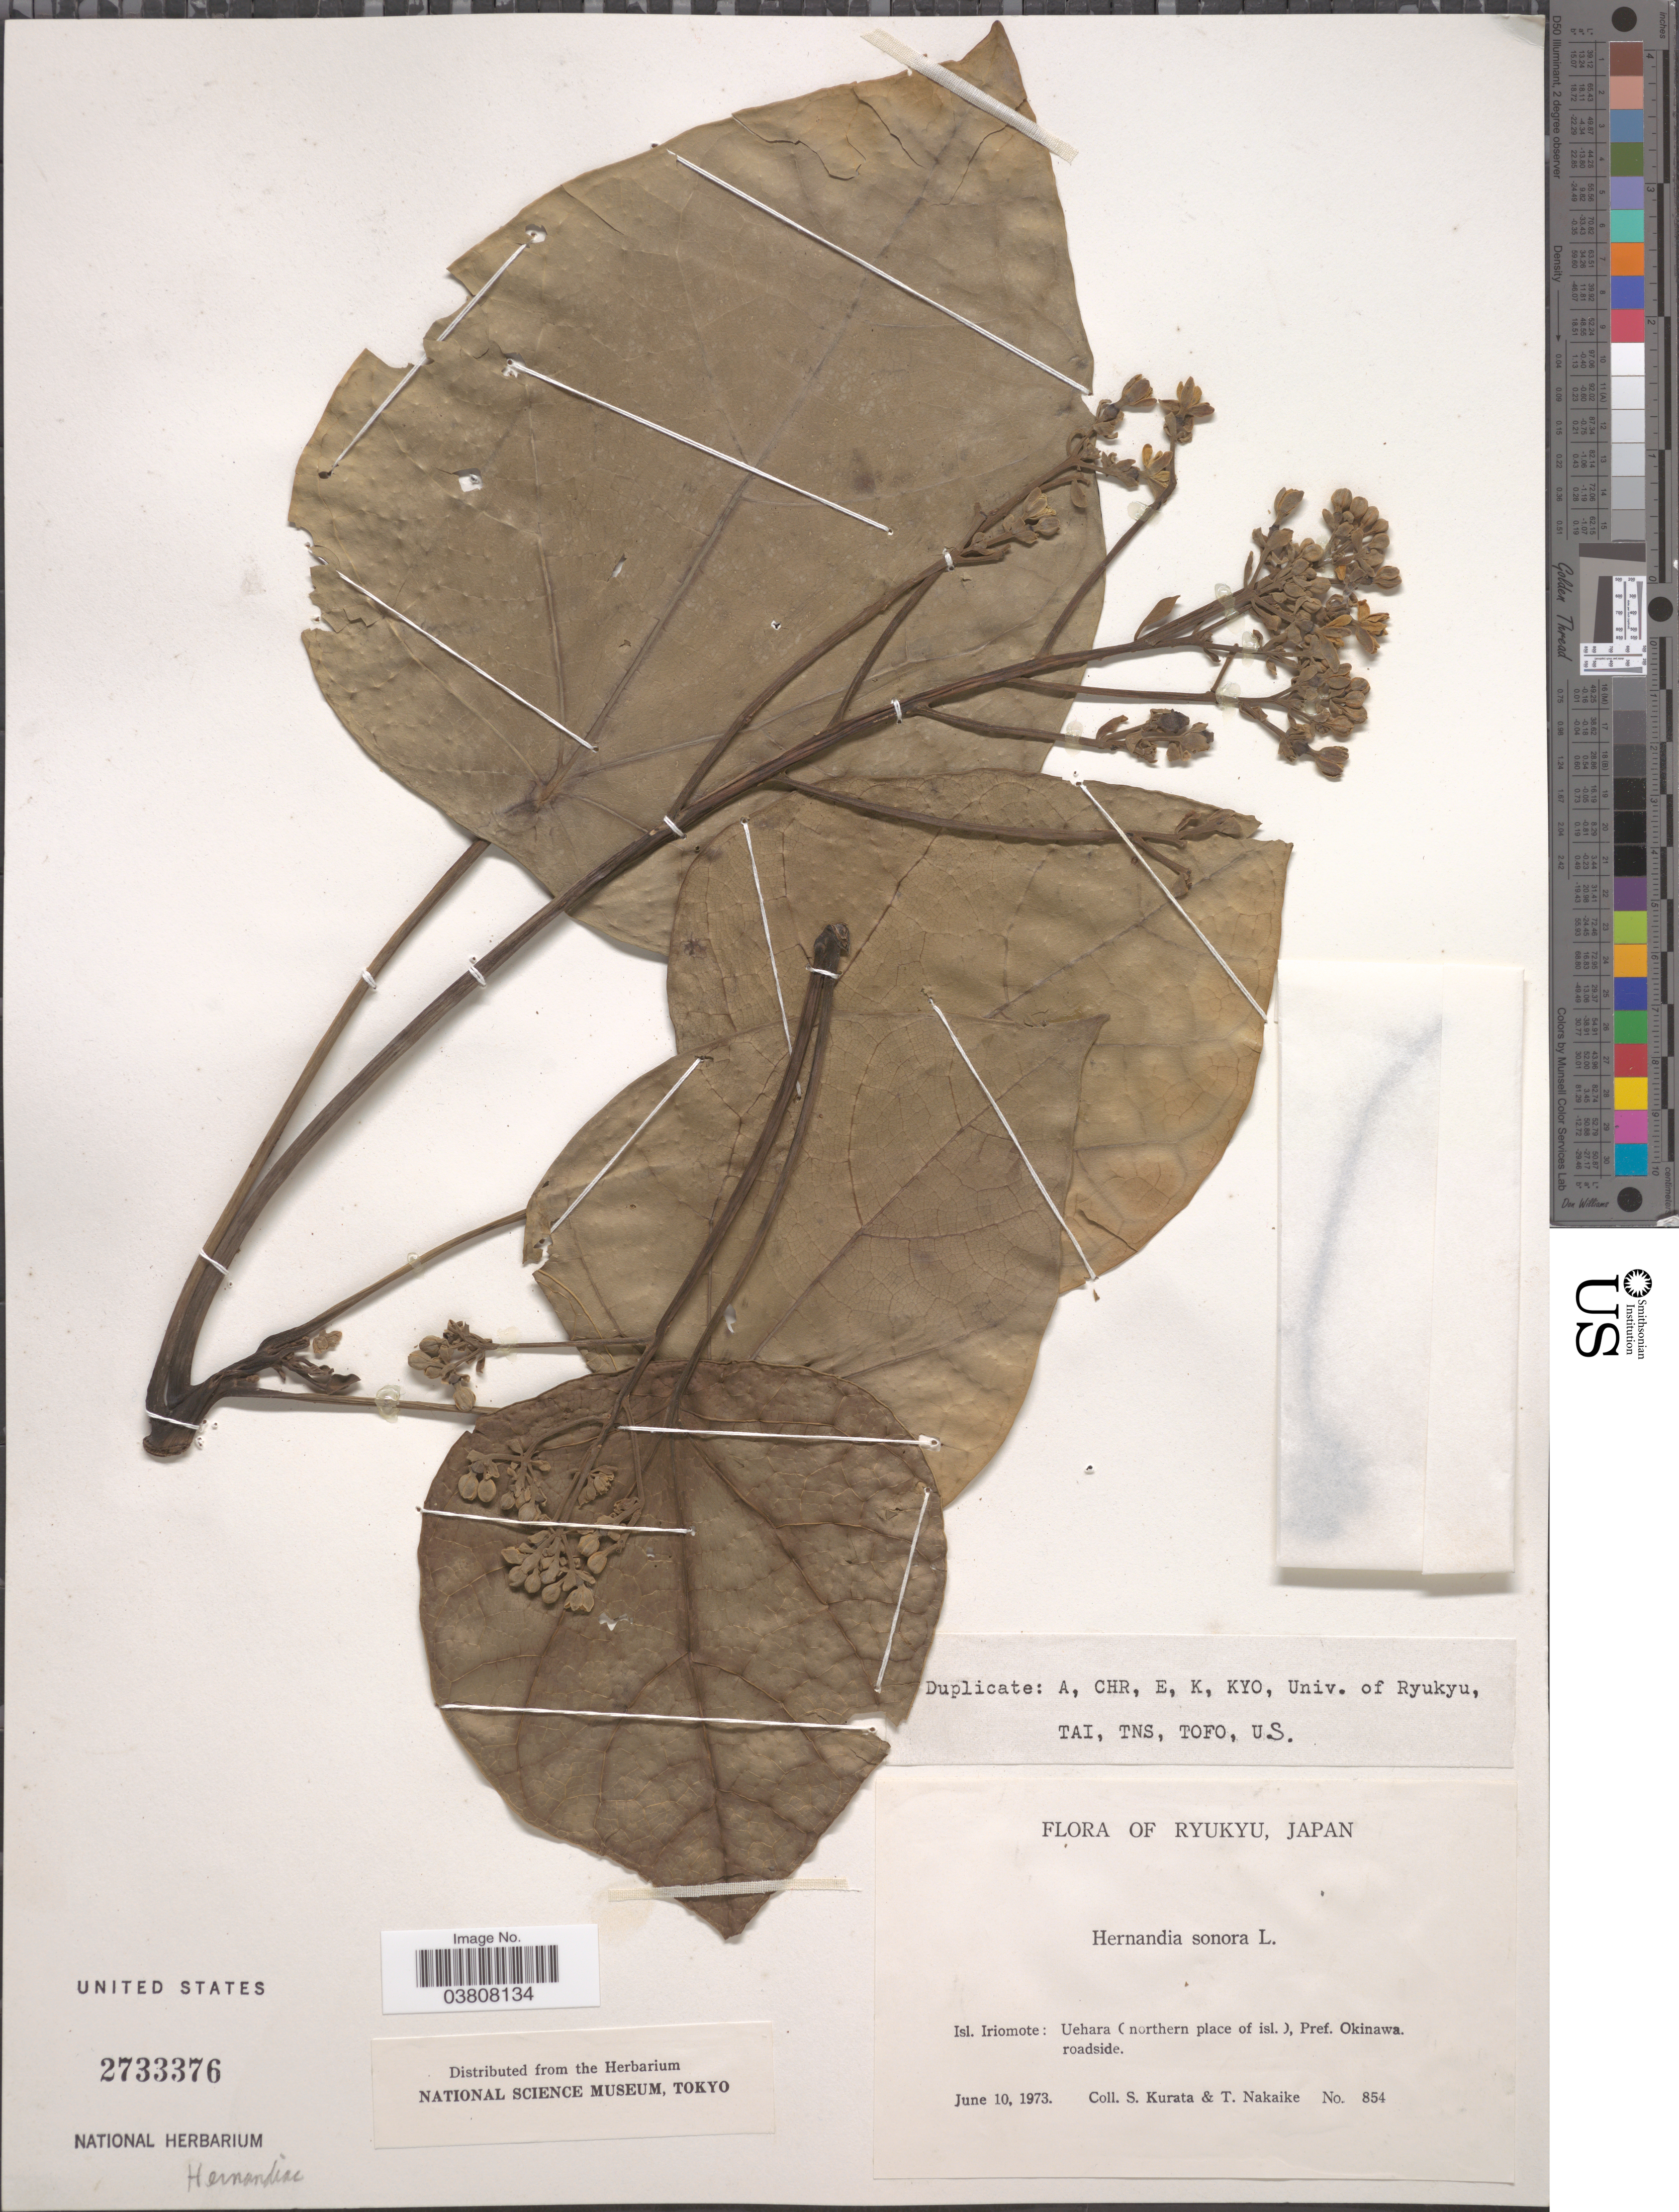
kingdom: Plantae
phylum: Tracheophyta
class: Magnoliopsida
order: Laurales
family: Hernandiaceae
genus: Hernandia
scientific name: Hernandia nymphaeifolia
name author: (C. Presl) Kubitzki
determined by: Strong, Mark T., (BOT), Smithsonian Institution - National Museum of Natural History (UNITED STATES)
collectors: Sa. Kurata & T. Nakaike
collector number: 854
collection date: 1973-06-10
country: Japan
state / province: Okinawa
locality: Ryukyu. Isl. Iriomote: Uehara(northern place of isl.), Pref. Okinawa.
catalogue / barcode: US 2733376